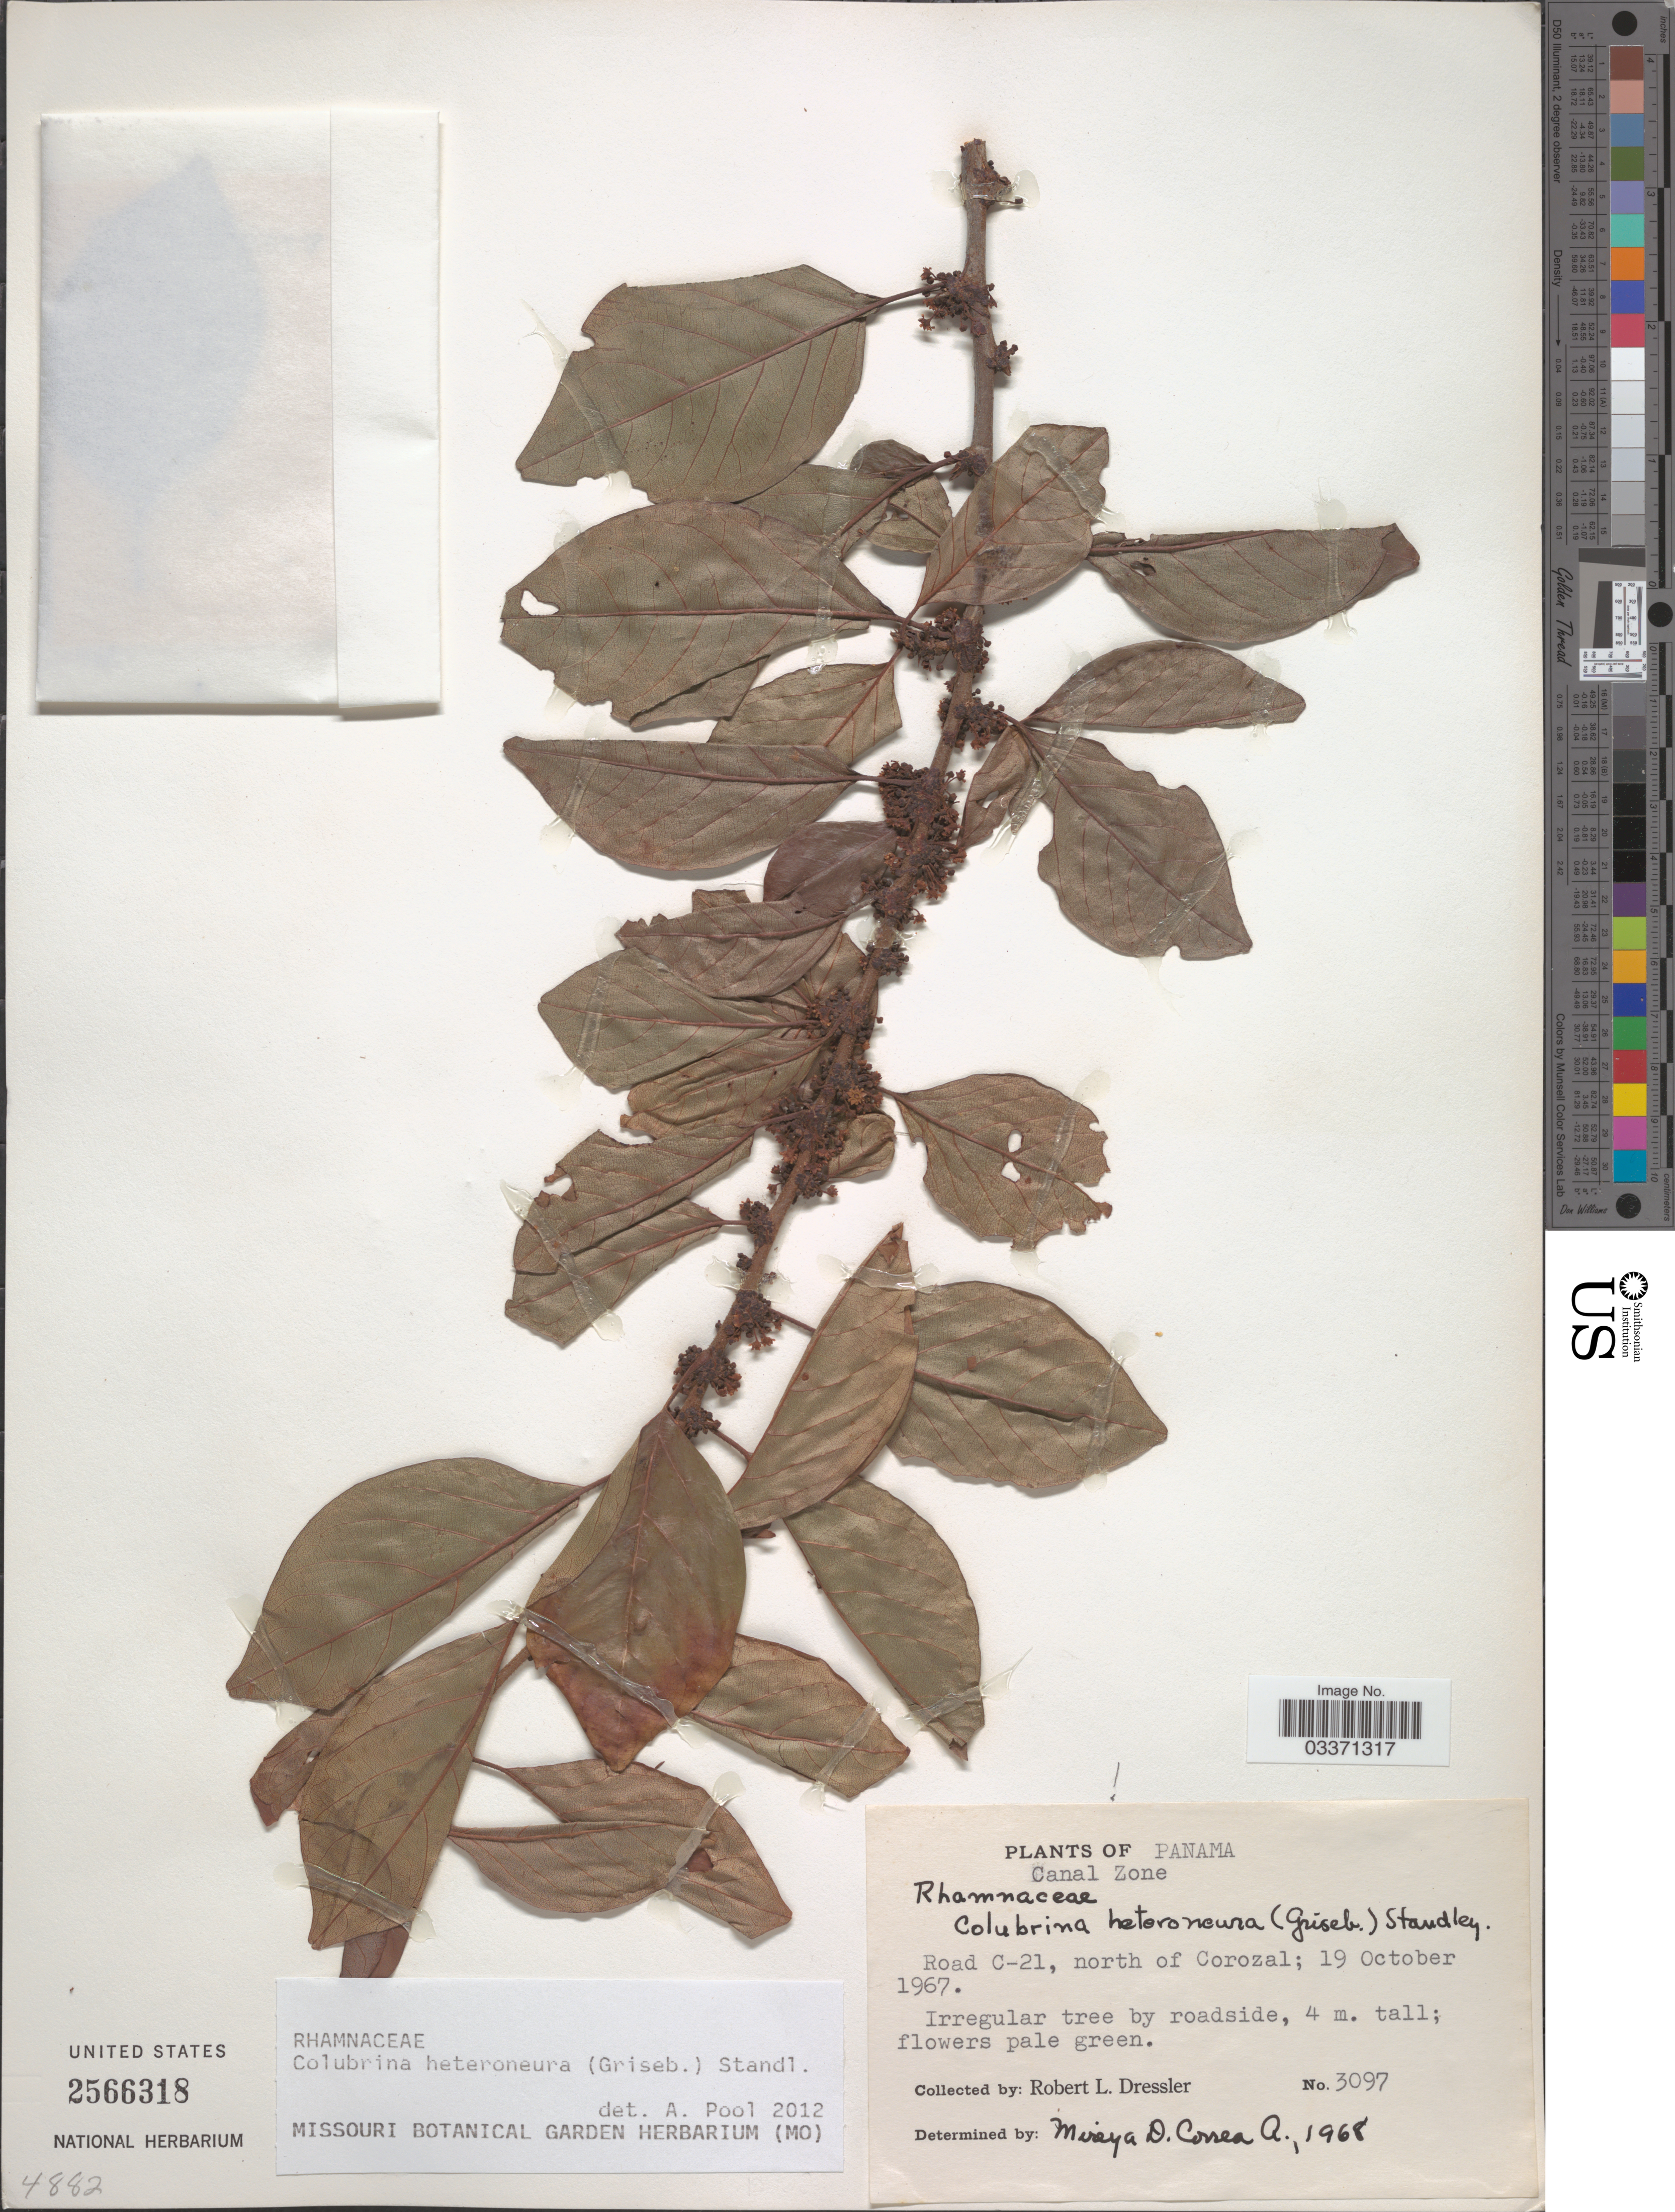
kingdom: Plantae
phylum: Tracheophyta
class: Magnoliopsida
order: Rosales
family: Rhamnaceae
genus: Colubrina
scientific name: Colubrina heteroneura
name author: (Griseb.) Standl.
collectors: R. Dressler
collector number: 3097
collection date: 1967-10-19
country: Panama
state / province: Colón / Panamá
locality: Canal Zone. Road C-21, north of Corozal.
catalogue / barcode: US 2566318